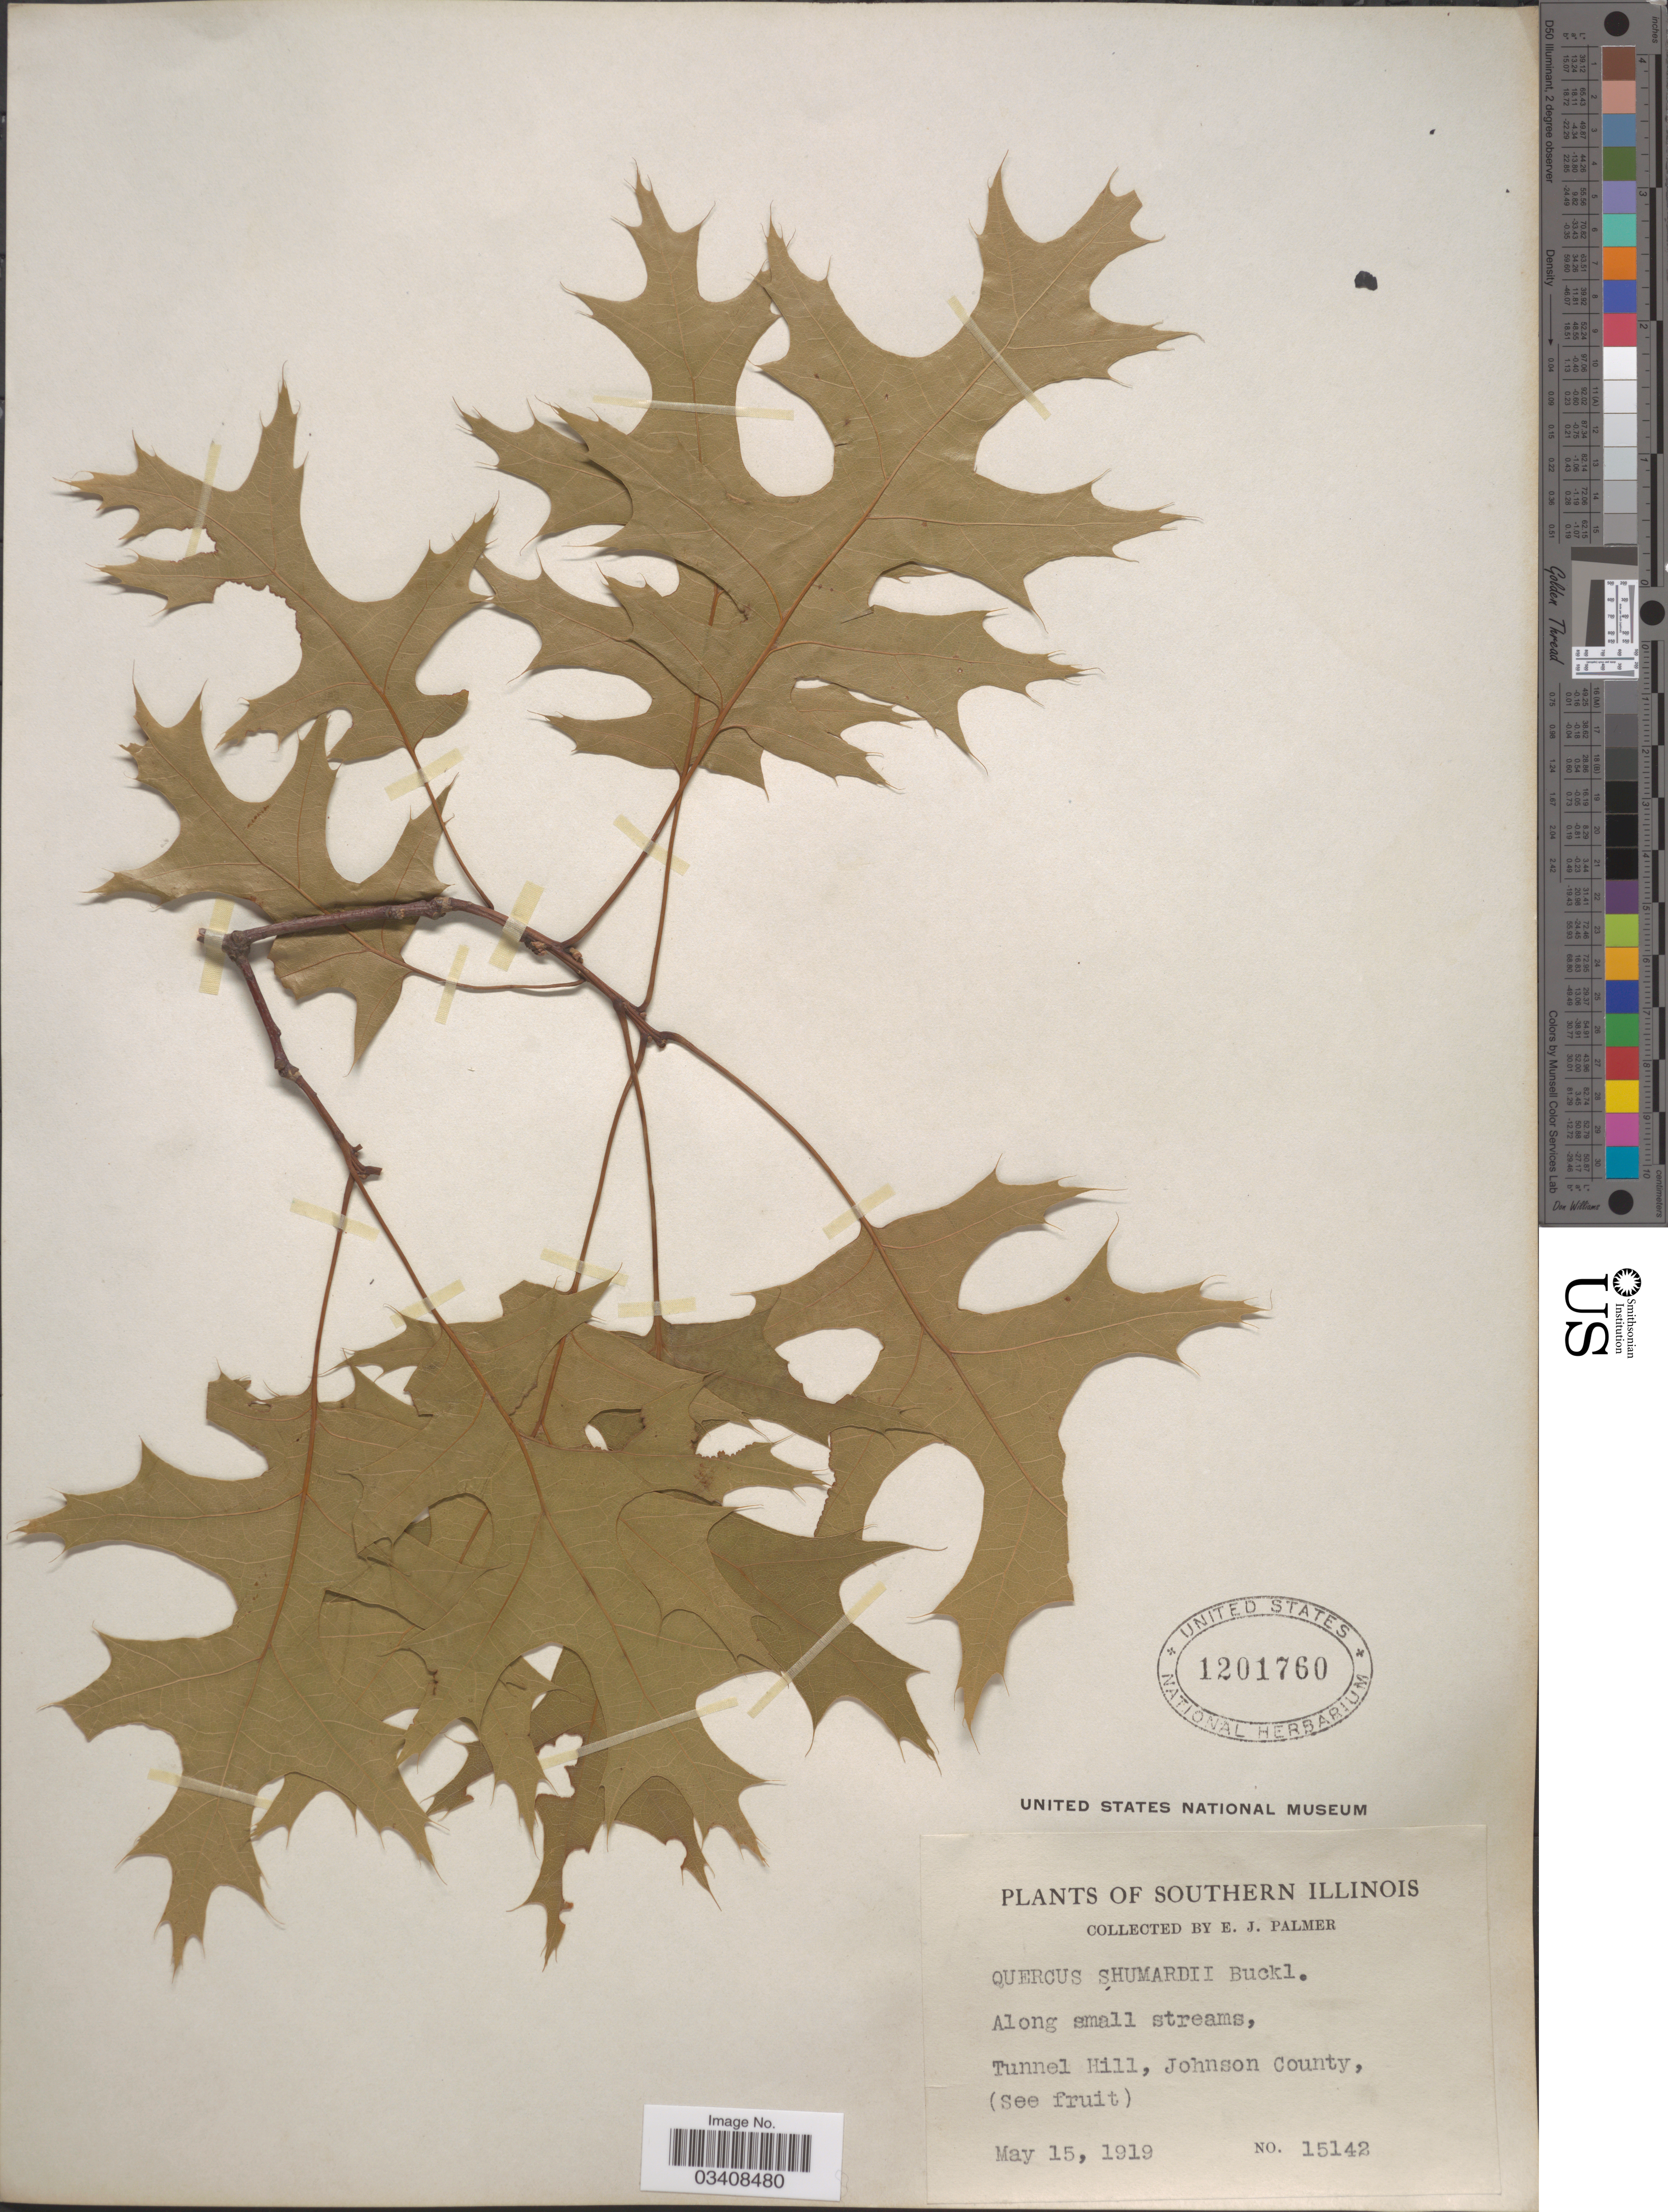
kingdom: Plantae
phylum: Tracheophyta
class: Magnoliopsida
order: Fagales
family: Fagaceae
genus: Quercus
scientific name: Quercus shumardii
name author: Buckley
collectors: E. J. Palmer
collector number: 15142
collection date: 1919-05-15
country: United States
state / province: Illinois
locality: Southern Illinois. Tunnel Hill, Johnson County.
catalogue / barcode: US 1201760